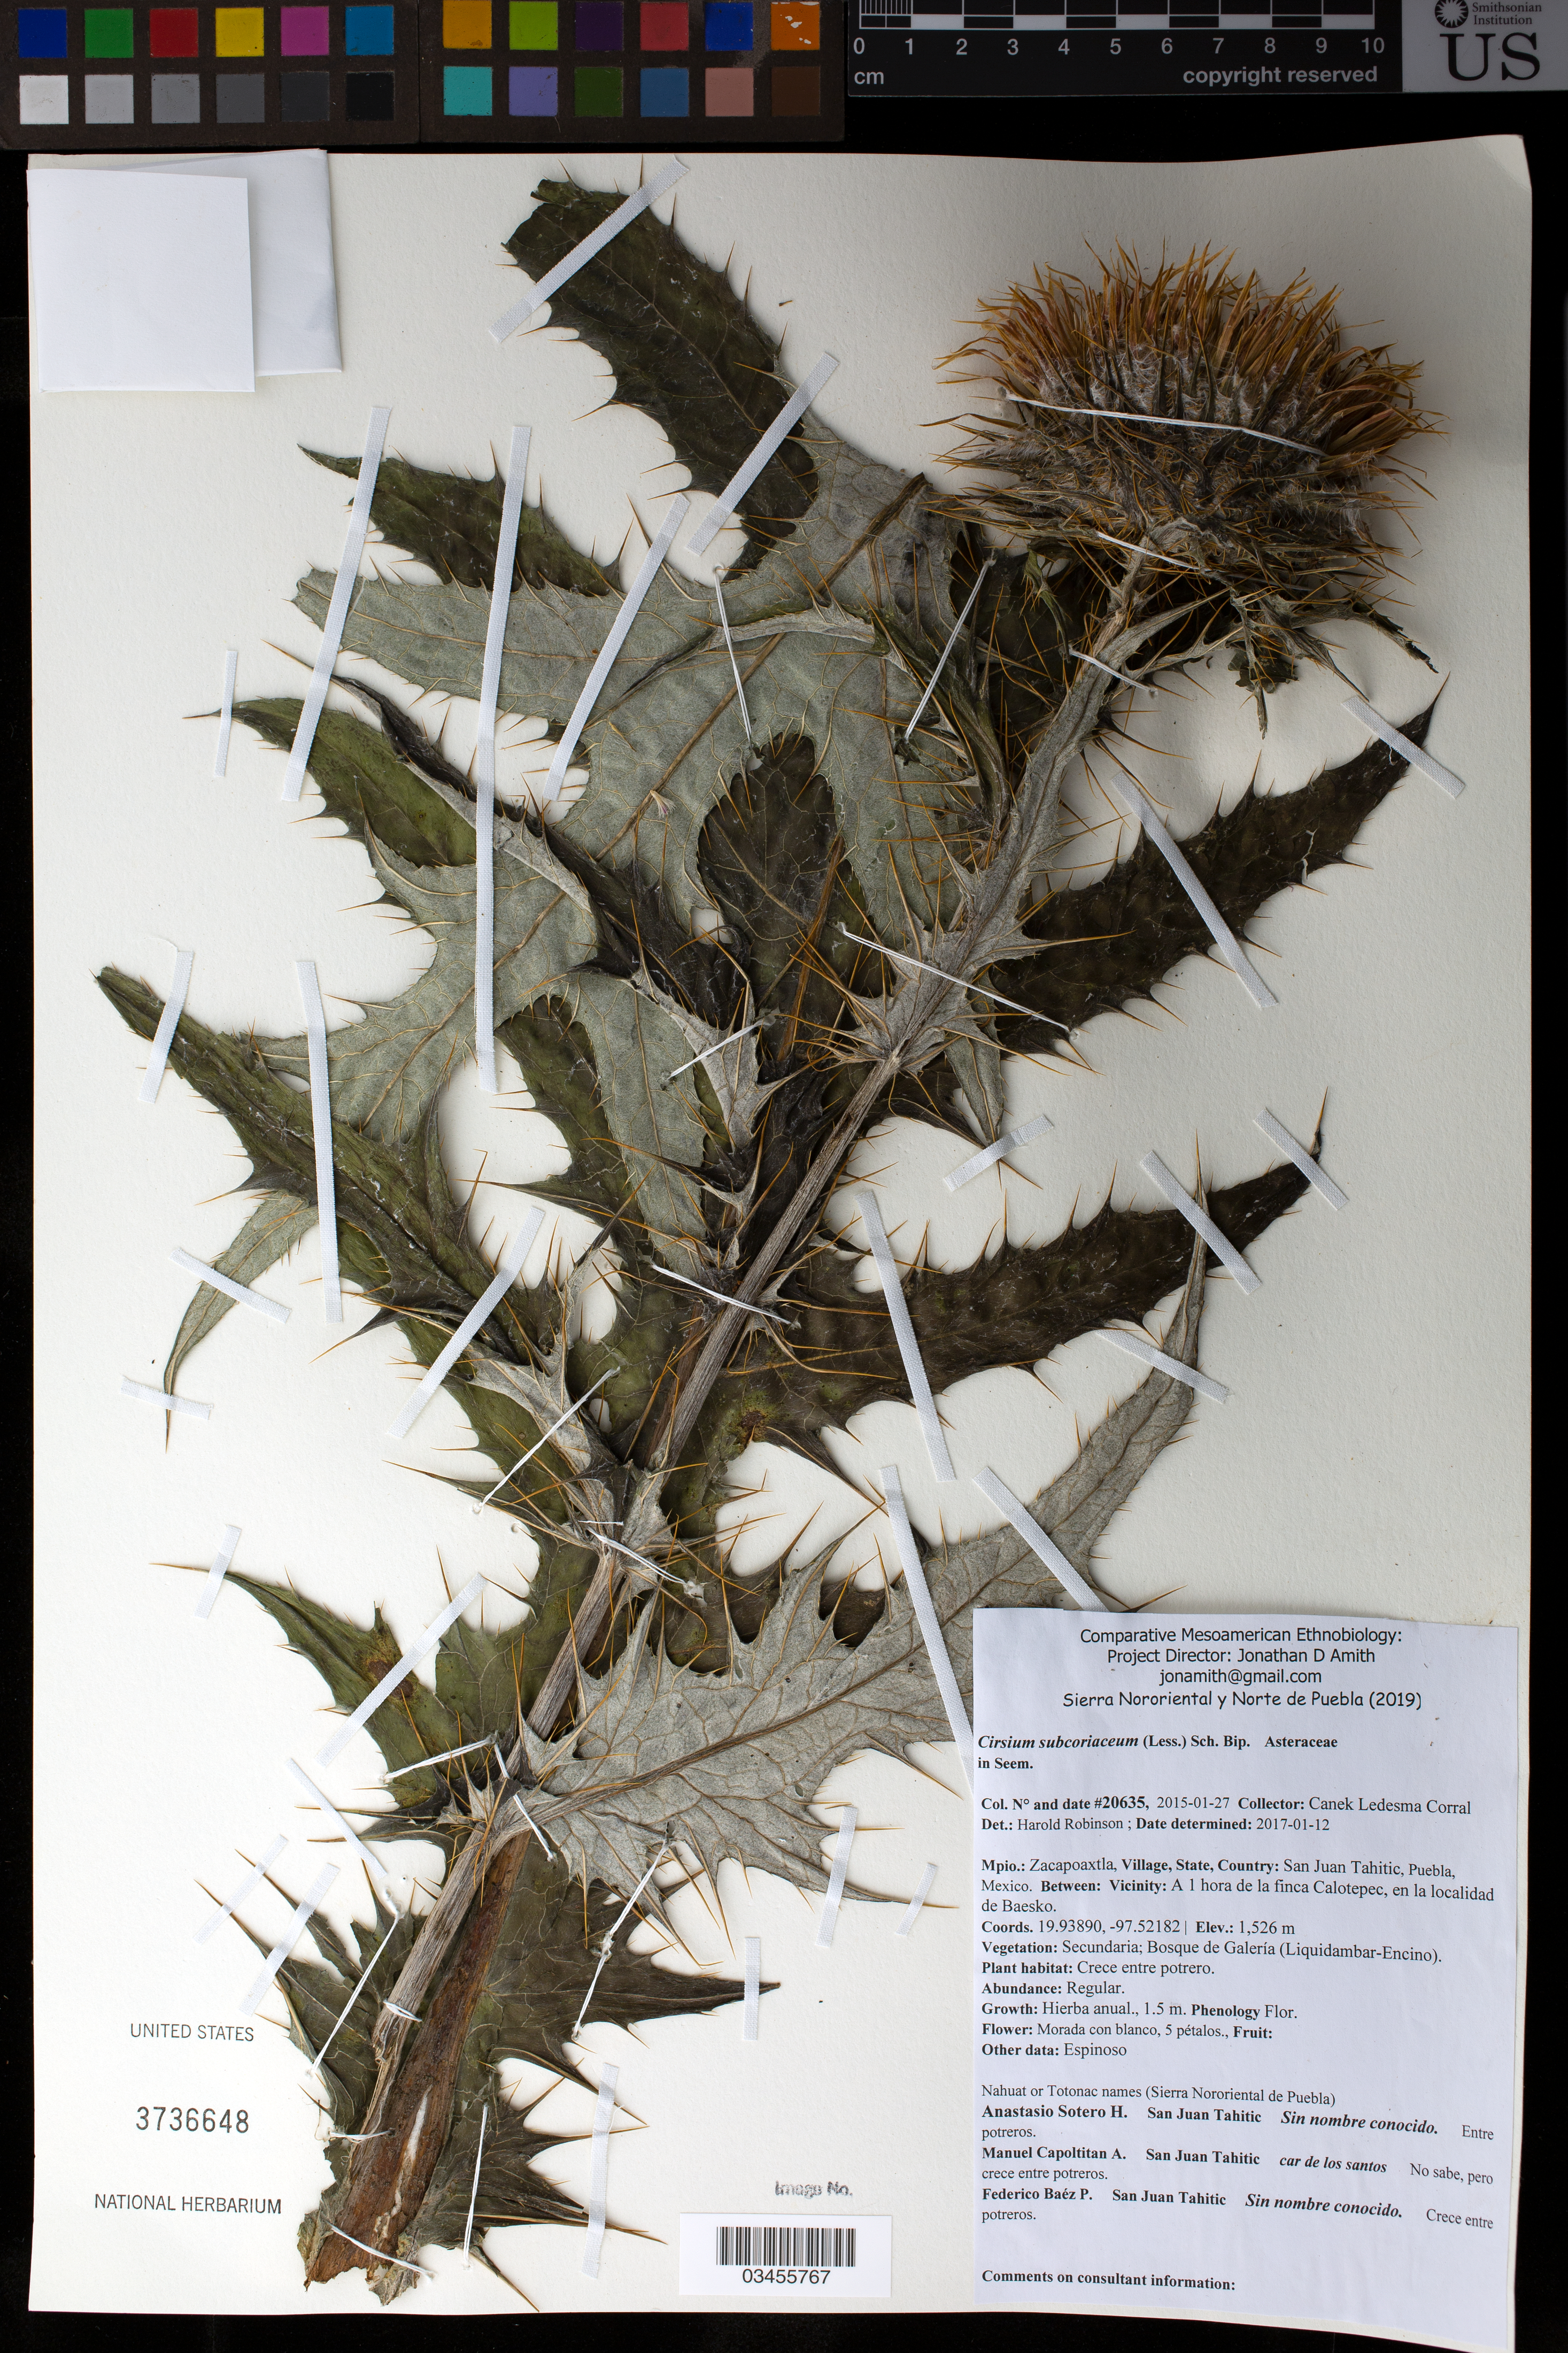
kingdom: Plantae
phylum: Tracheophyta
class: Magnoliopsida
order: Asterales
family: Asteraceae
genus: Cirsium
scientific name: Cirsium subcoriaceum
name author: (Less.) Sch. Bip.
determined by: Robinson, Harold E., (US)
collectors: Canek Ledesma C.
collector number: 20635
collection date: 2015-01-27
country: México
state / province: Puebla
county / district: Zacapoaxtla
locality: PUEBLO: San Juan Tahitic; LOCALIDAD EXACTA: A 1 hora de la finca Calotepec, en la localidad de Baesko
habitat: Bosque de galería (Liquidambar-Encino) | Crece entre potrero.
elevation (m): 1526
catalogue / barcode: US 3736648